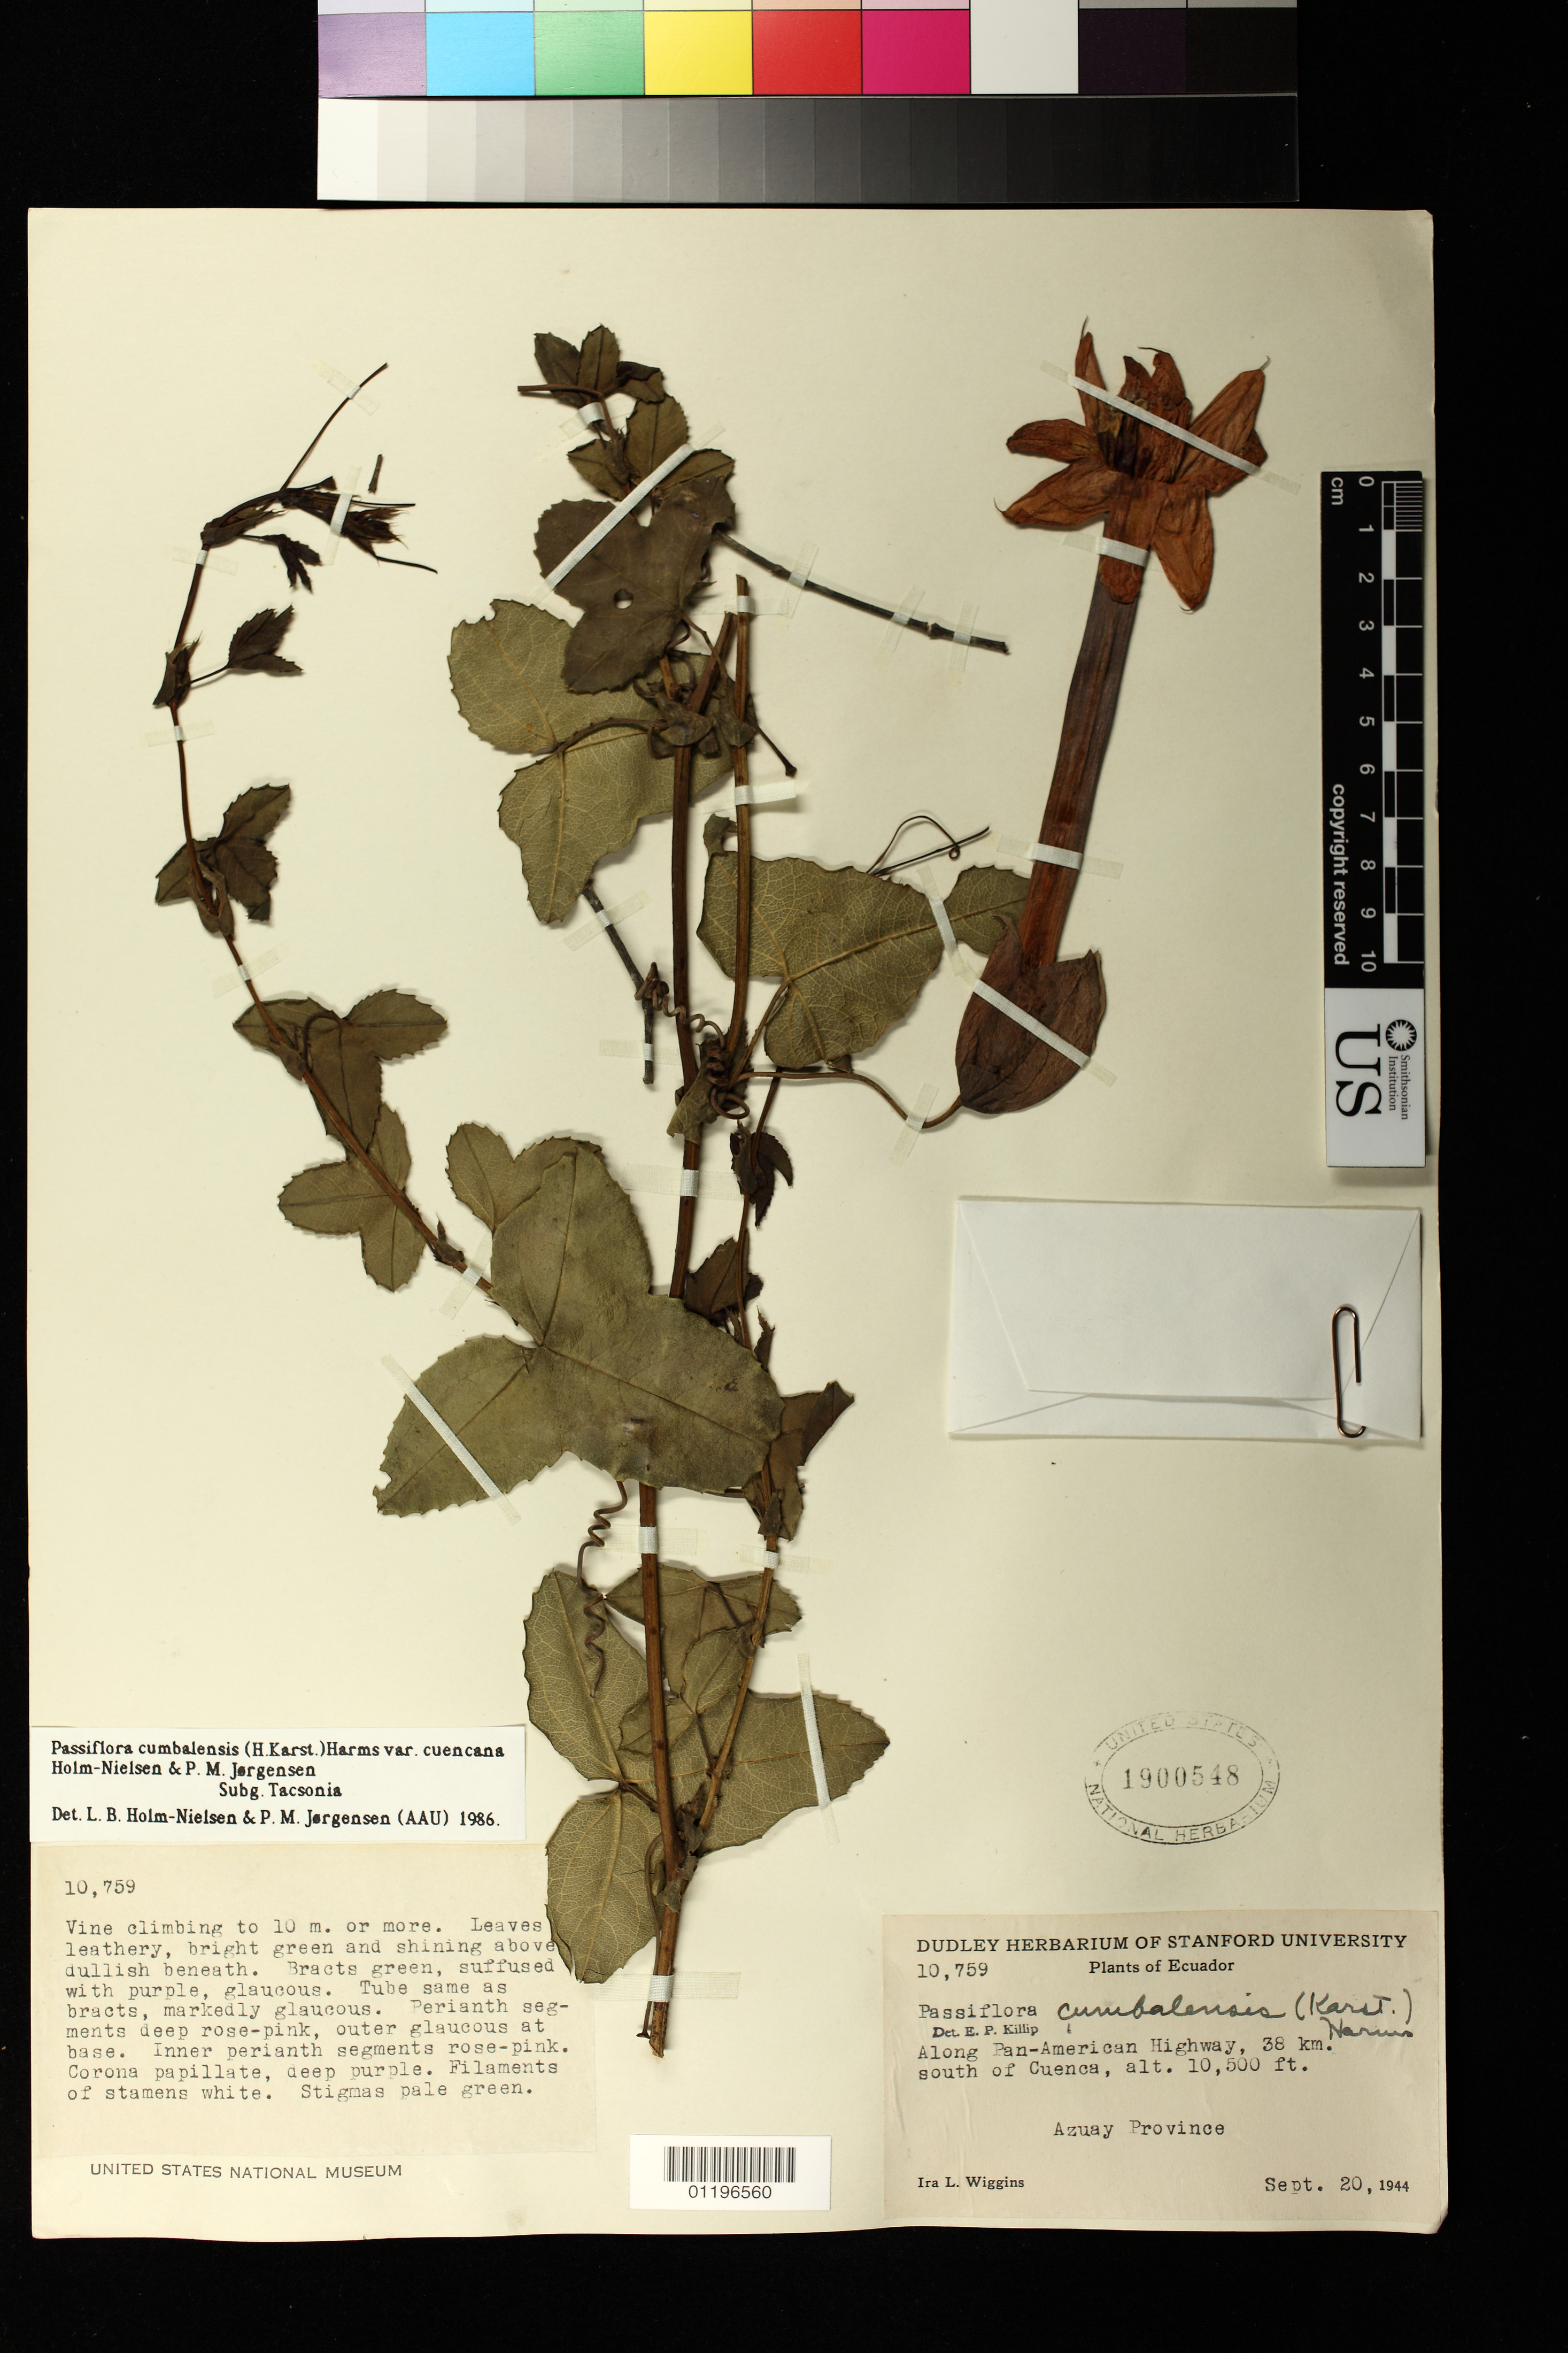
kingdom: Plantae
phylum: Tracheophyta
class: Magnoliopsida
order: Malpighiales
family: Passifloraceae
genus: Passiflora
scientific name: Passiflora cumbalensis var. cuencana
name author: Holm-Niels. & P. Jørg.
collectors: Whitney Expedition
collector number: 10759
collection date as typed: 20 Sep 1944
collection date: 1944-09-20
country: Ecuador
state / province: Azuay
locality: Along Pan-American Highway, 38 km. south of Cuenca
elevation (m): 3200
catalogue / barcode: US 1900548